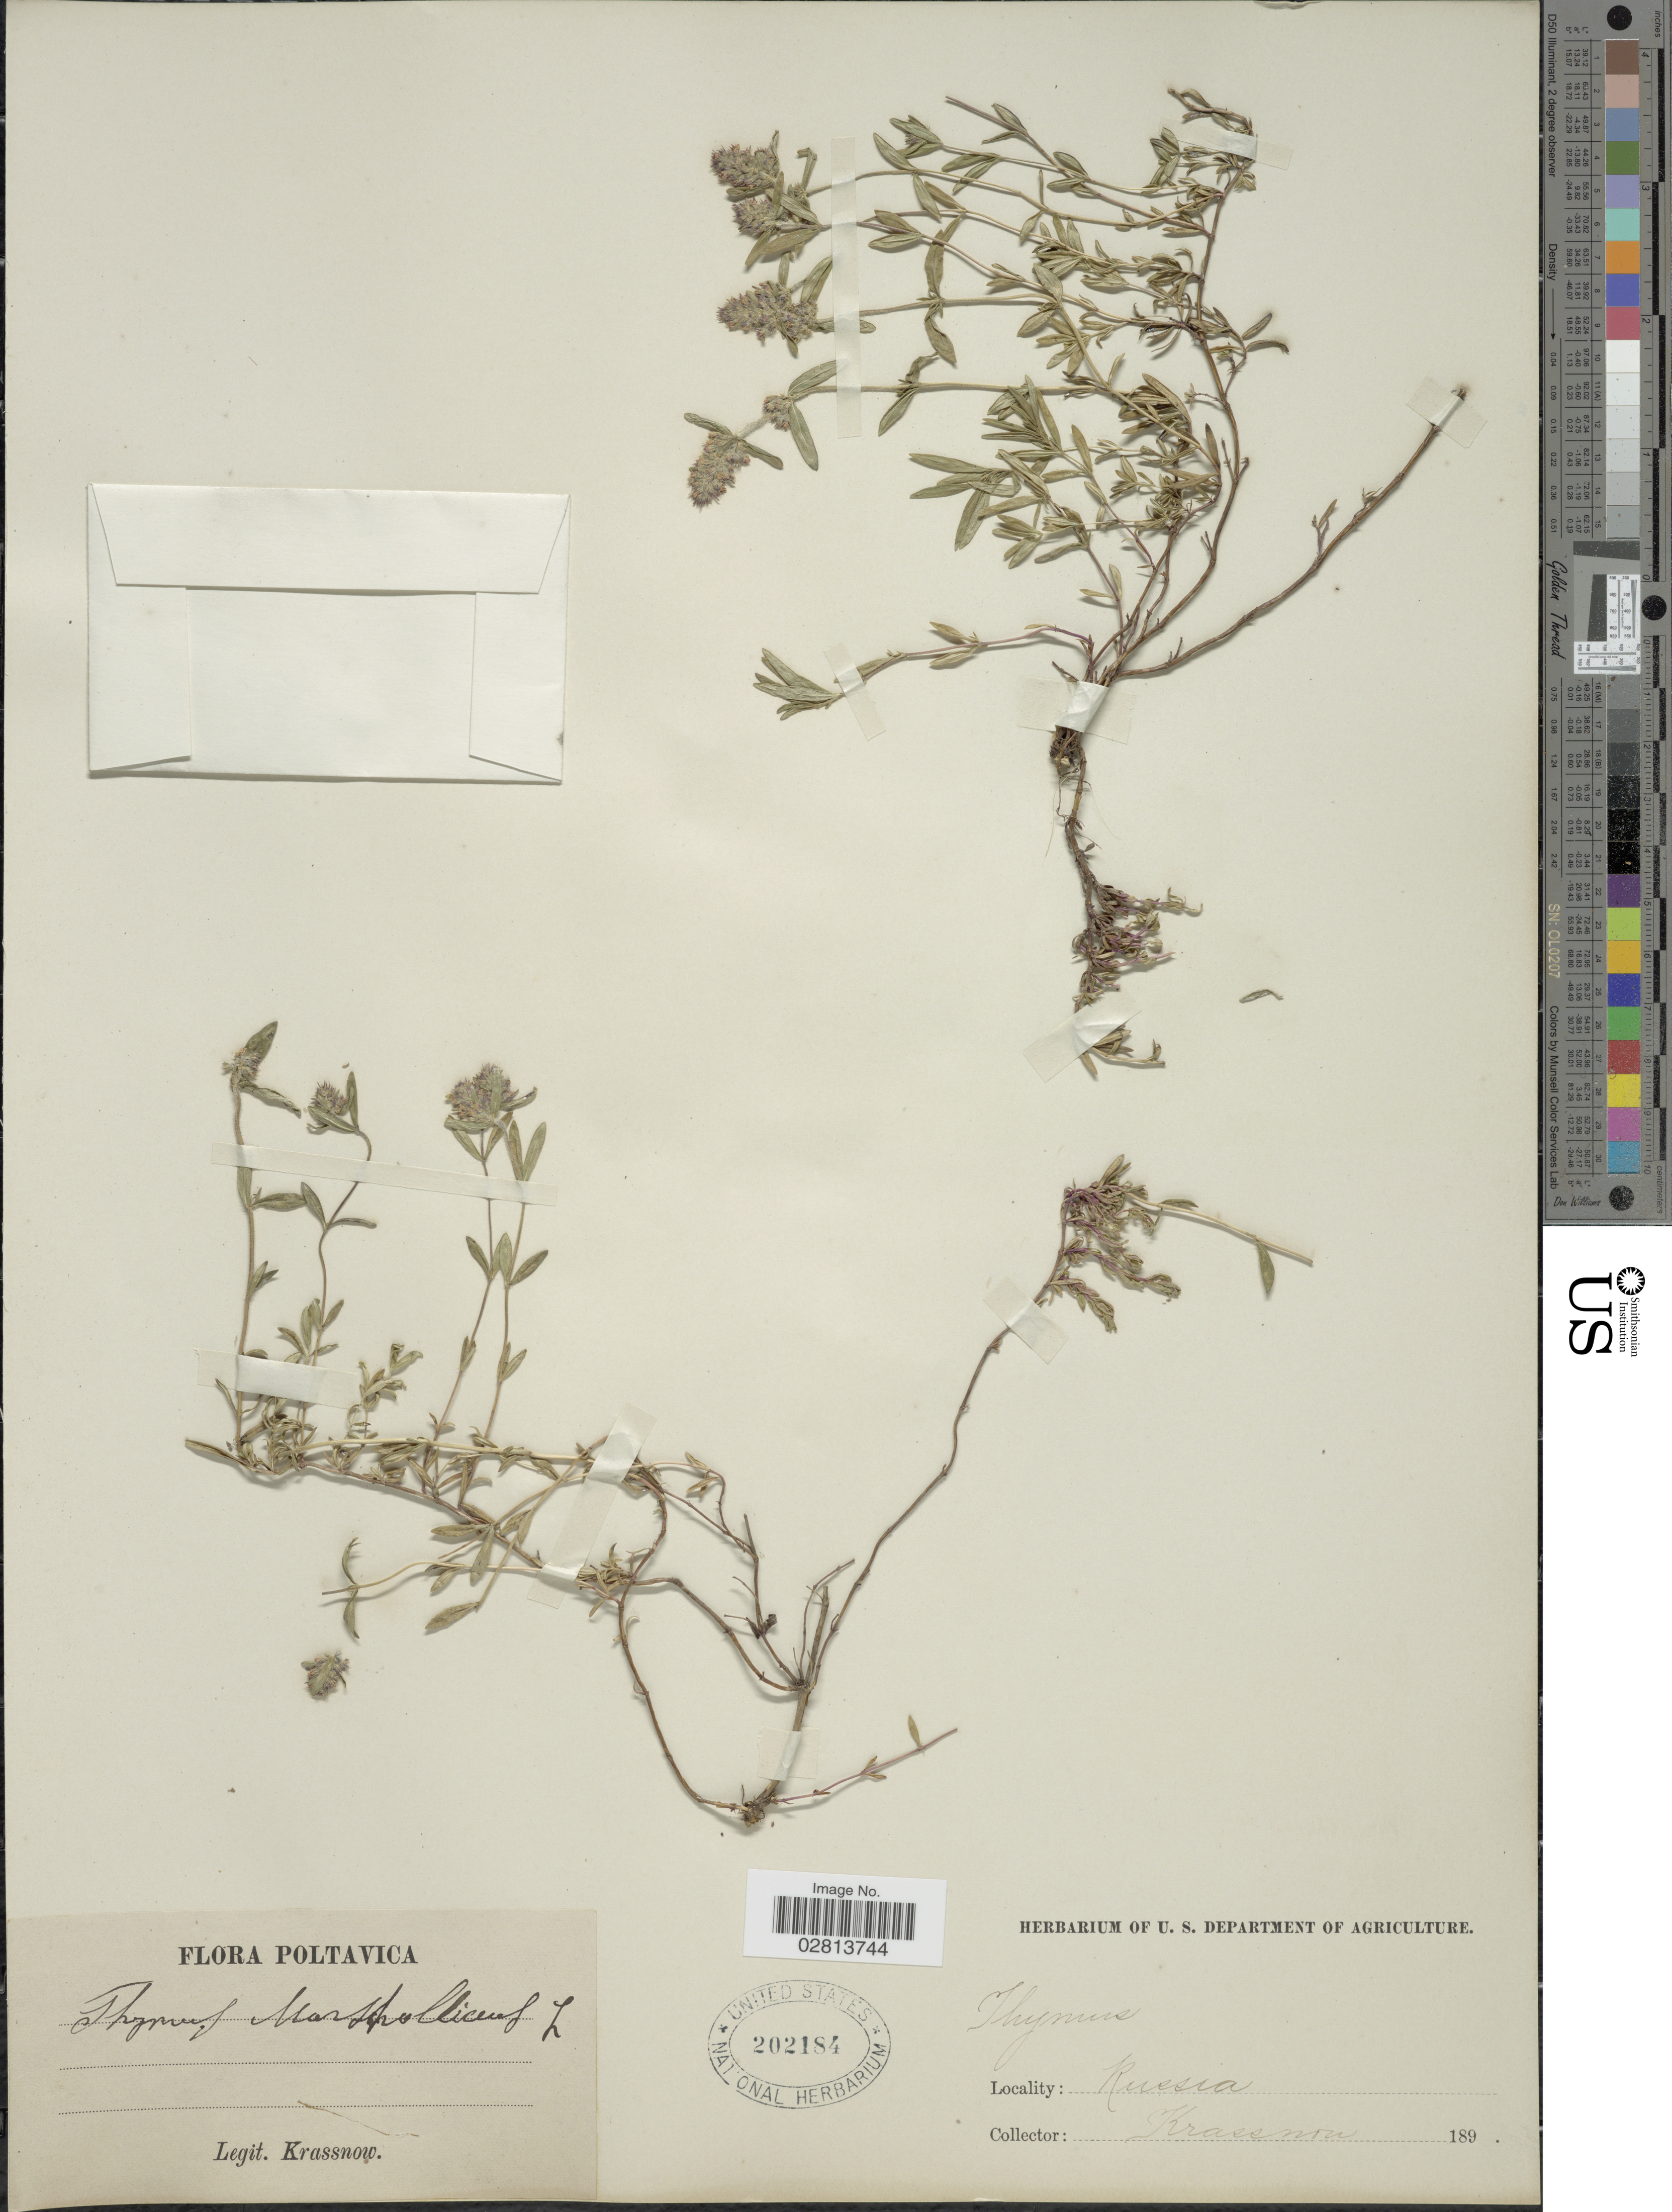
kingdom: Plantae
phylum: Tracheophyta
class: Magnoliopsida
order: Lamiales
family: Lamiaceae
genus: Thymus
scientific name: Thymus sp.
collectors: -. Krassnow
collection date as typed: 189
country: Ukraine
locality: Poltavica, Russia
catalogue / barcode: US 202184